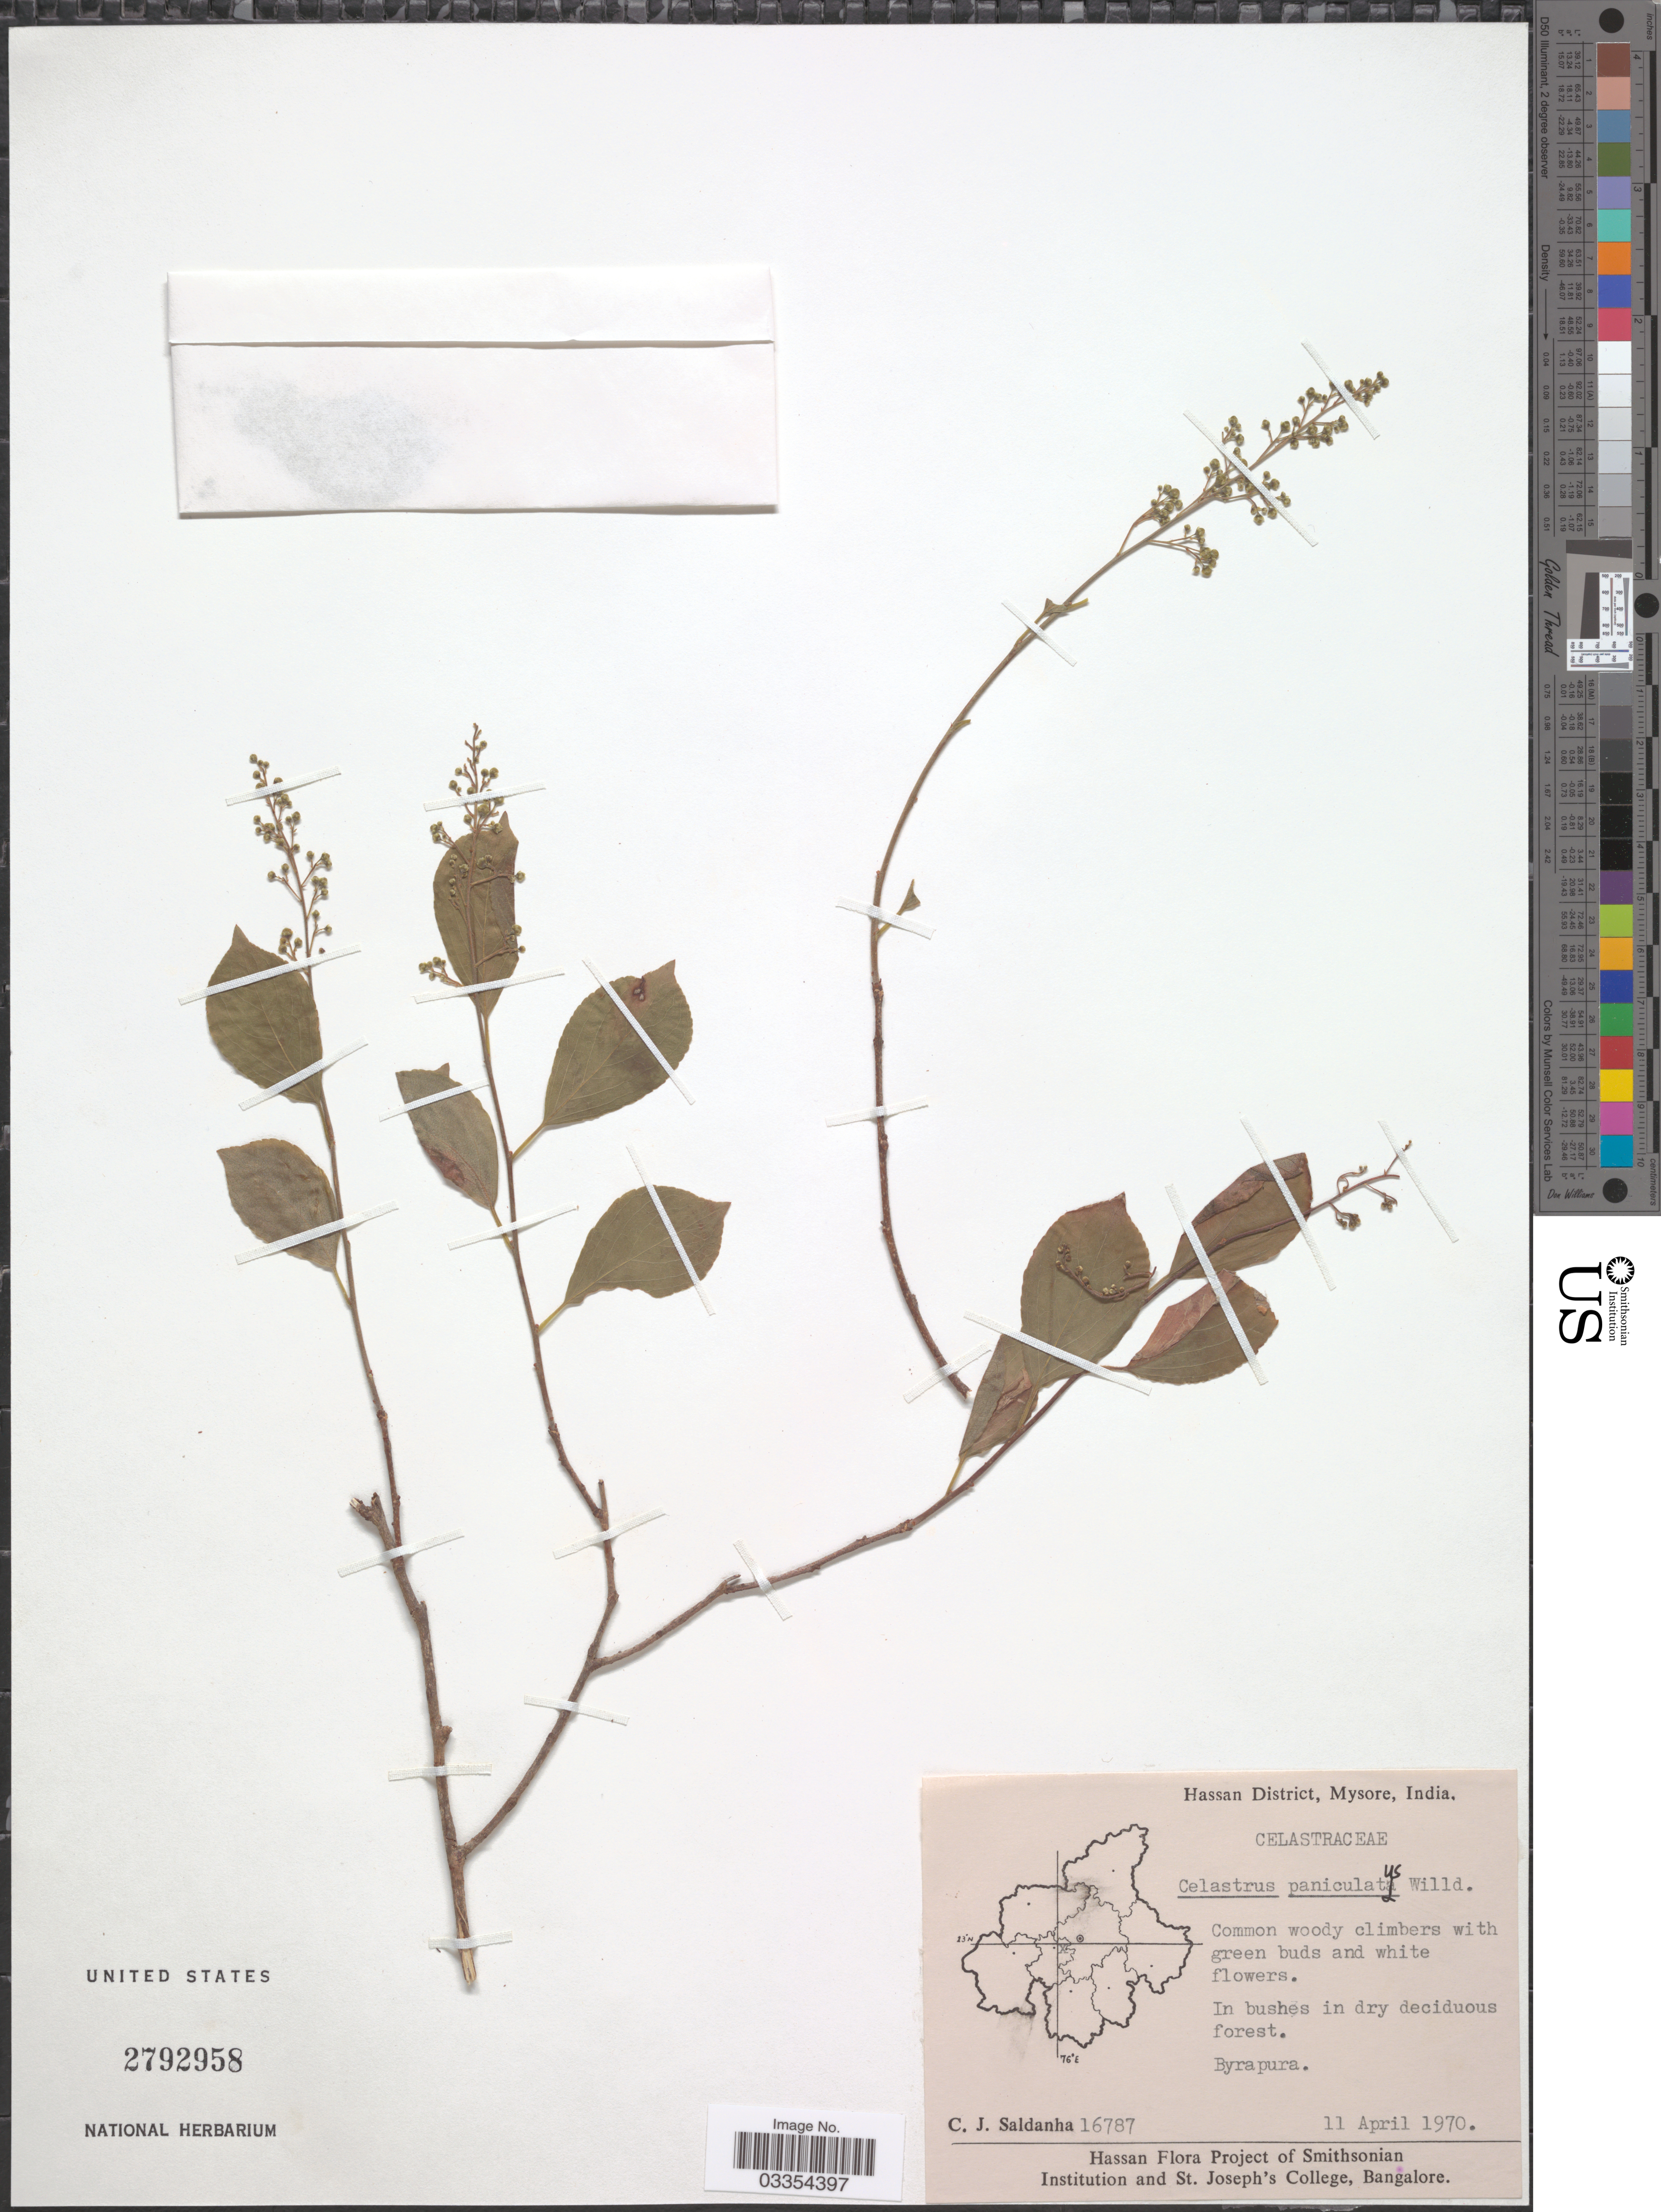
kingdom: Plantae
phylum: Tracheophyta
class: Magnoliopsida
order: Celastrales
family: Celastraceae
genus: Celastrus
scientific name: Celastrus paniculatus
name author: Willd.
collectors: C. J. Saldanha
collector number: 16787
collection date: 1970-04-11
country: India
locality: Hassan District, Mysore. Byrapura.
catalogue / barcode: US 2792958